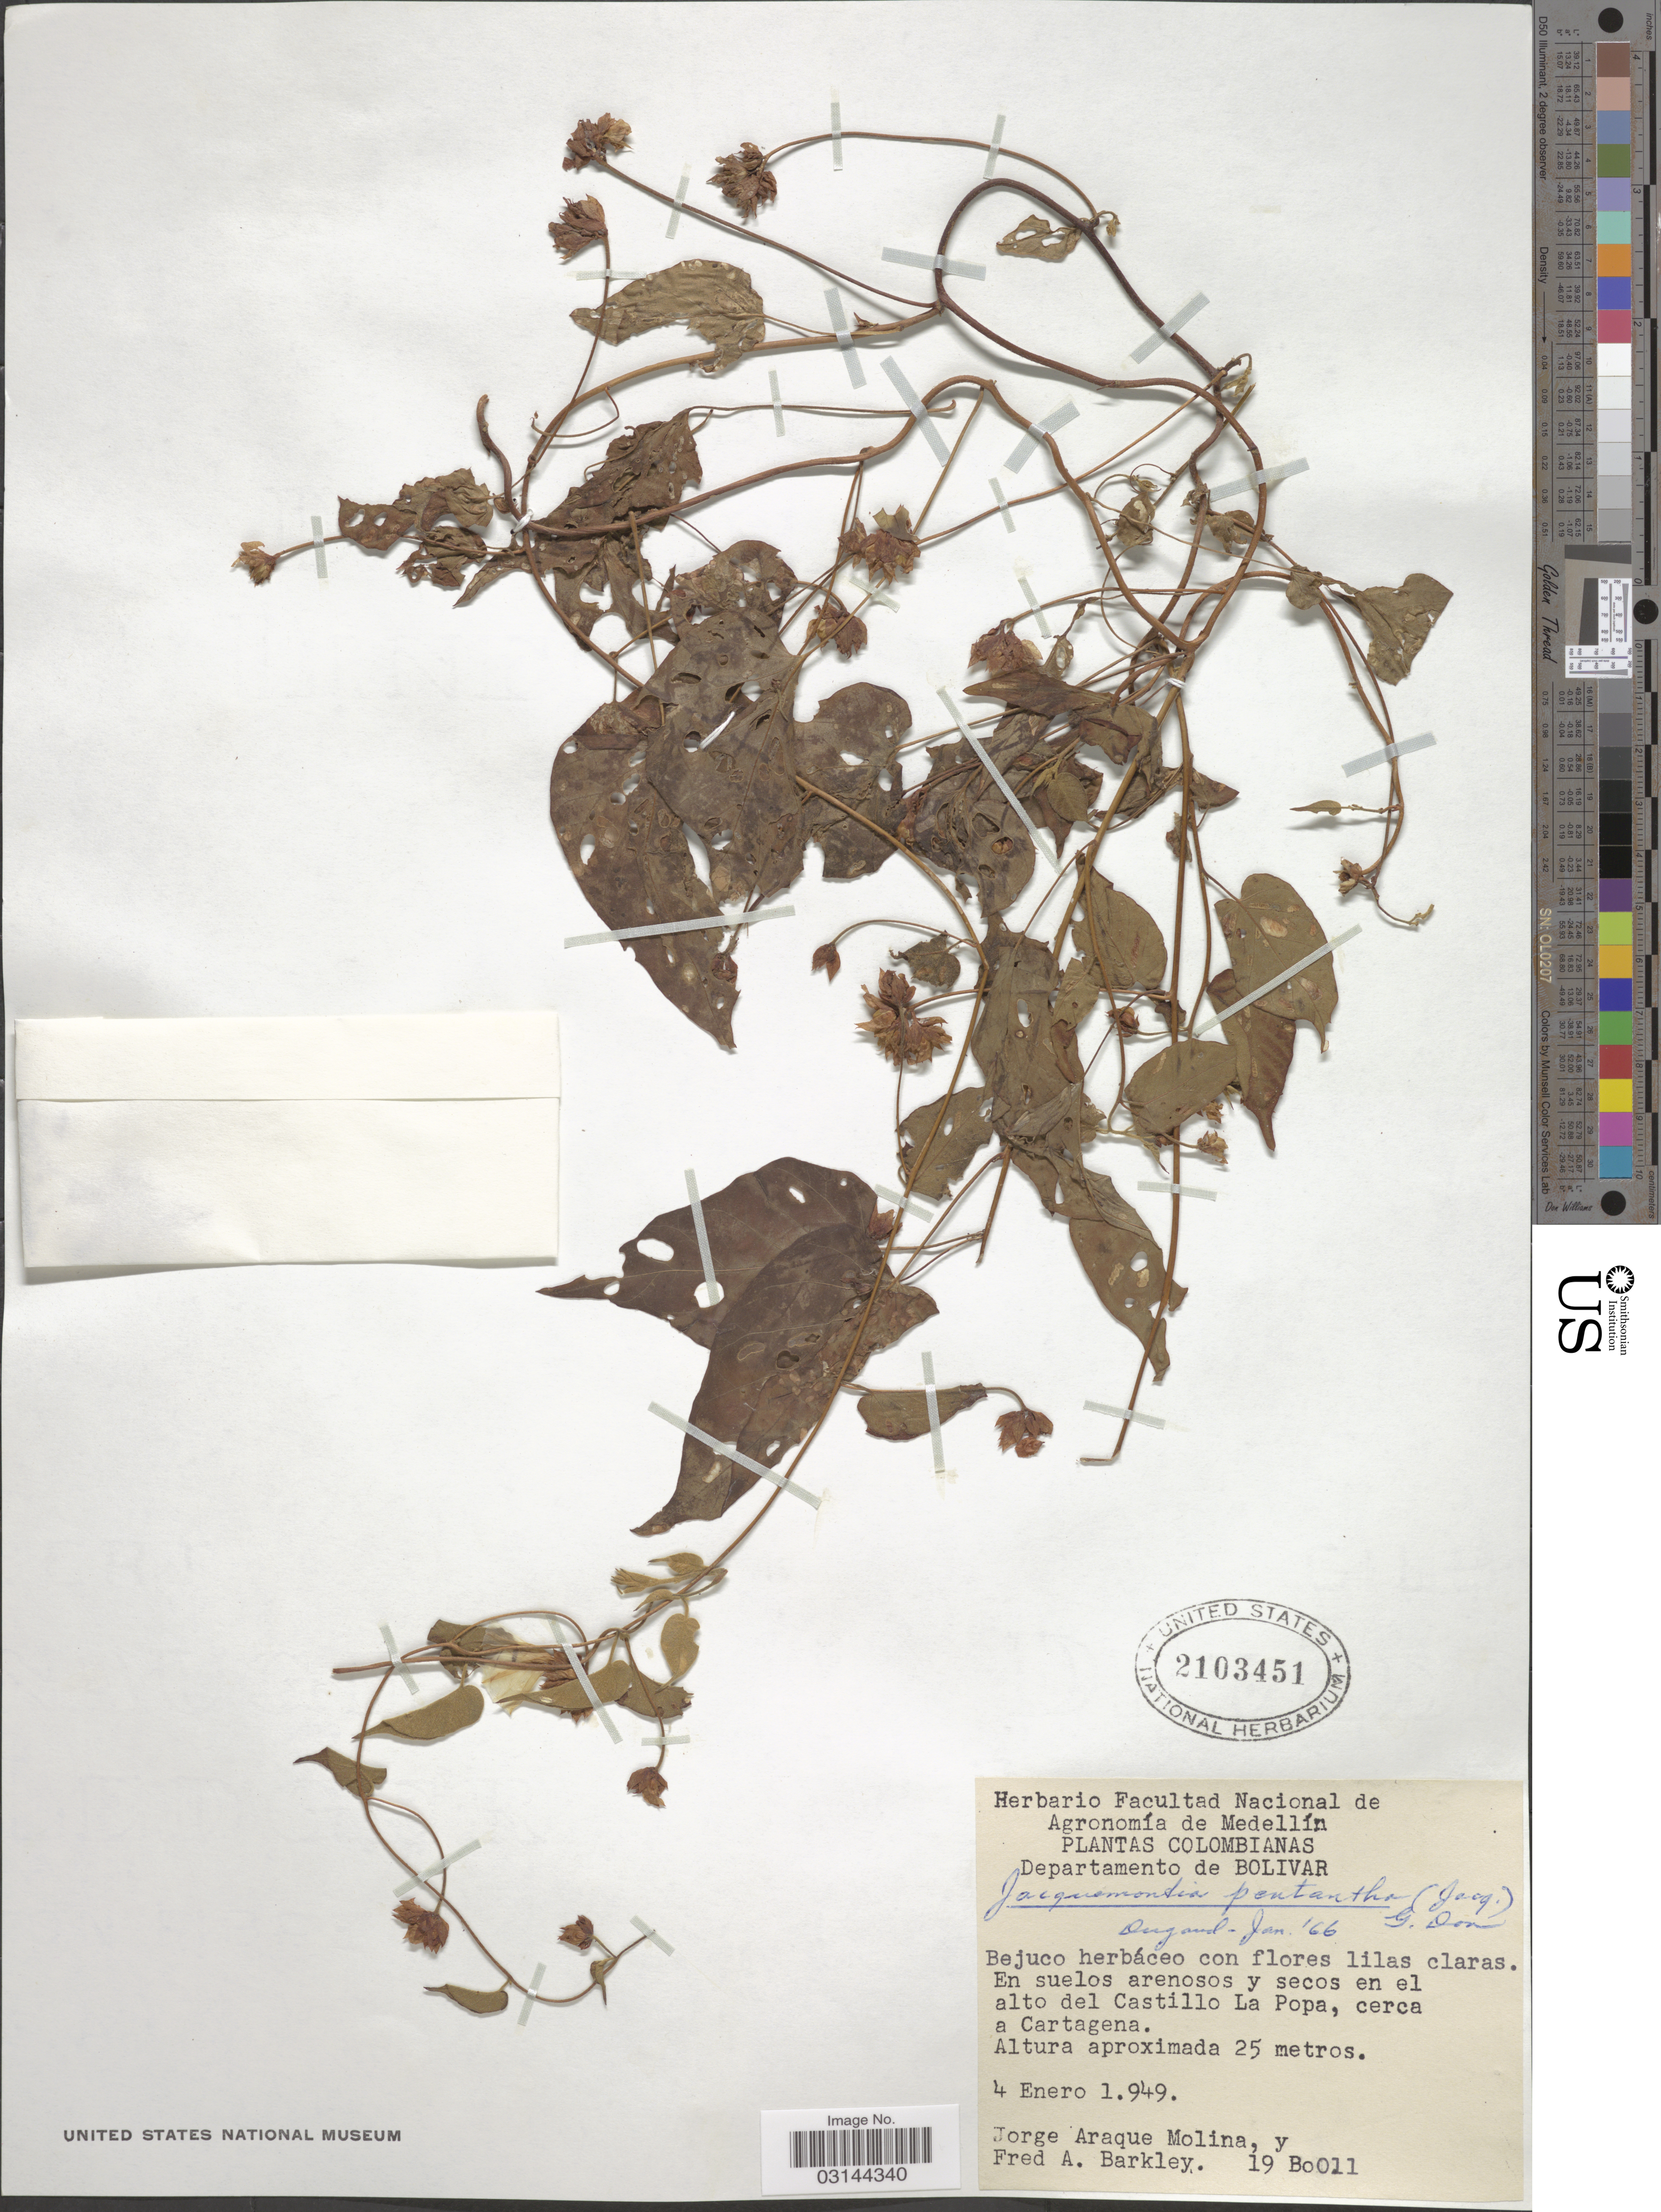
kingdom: Plantae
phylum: Tracheophyta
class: Magnoliopsida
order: Solanales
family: Convolvulaceae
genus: Jacquemontia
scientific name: Jacquemontia pentanthos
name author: (Jacq.) G. Don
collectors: J. Araque Molina & F. A. Barkley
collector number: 19Bo011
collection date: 1949-01-04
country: Colombia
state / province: Bolívar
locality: Departamento de Bolivar, En suelos arenosos y secos en el alto del Castillo La Popa, cerca a Cartagena.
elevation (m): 25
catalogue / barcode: US 2103451